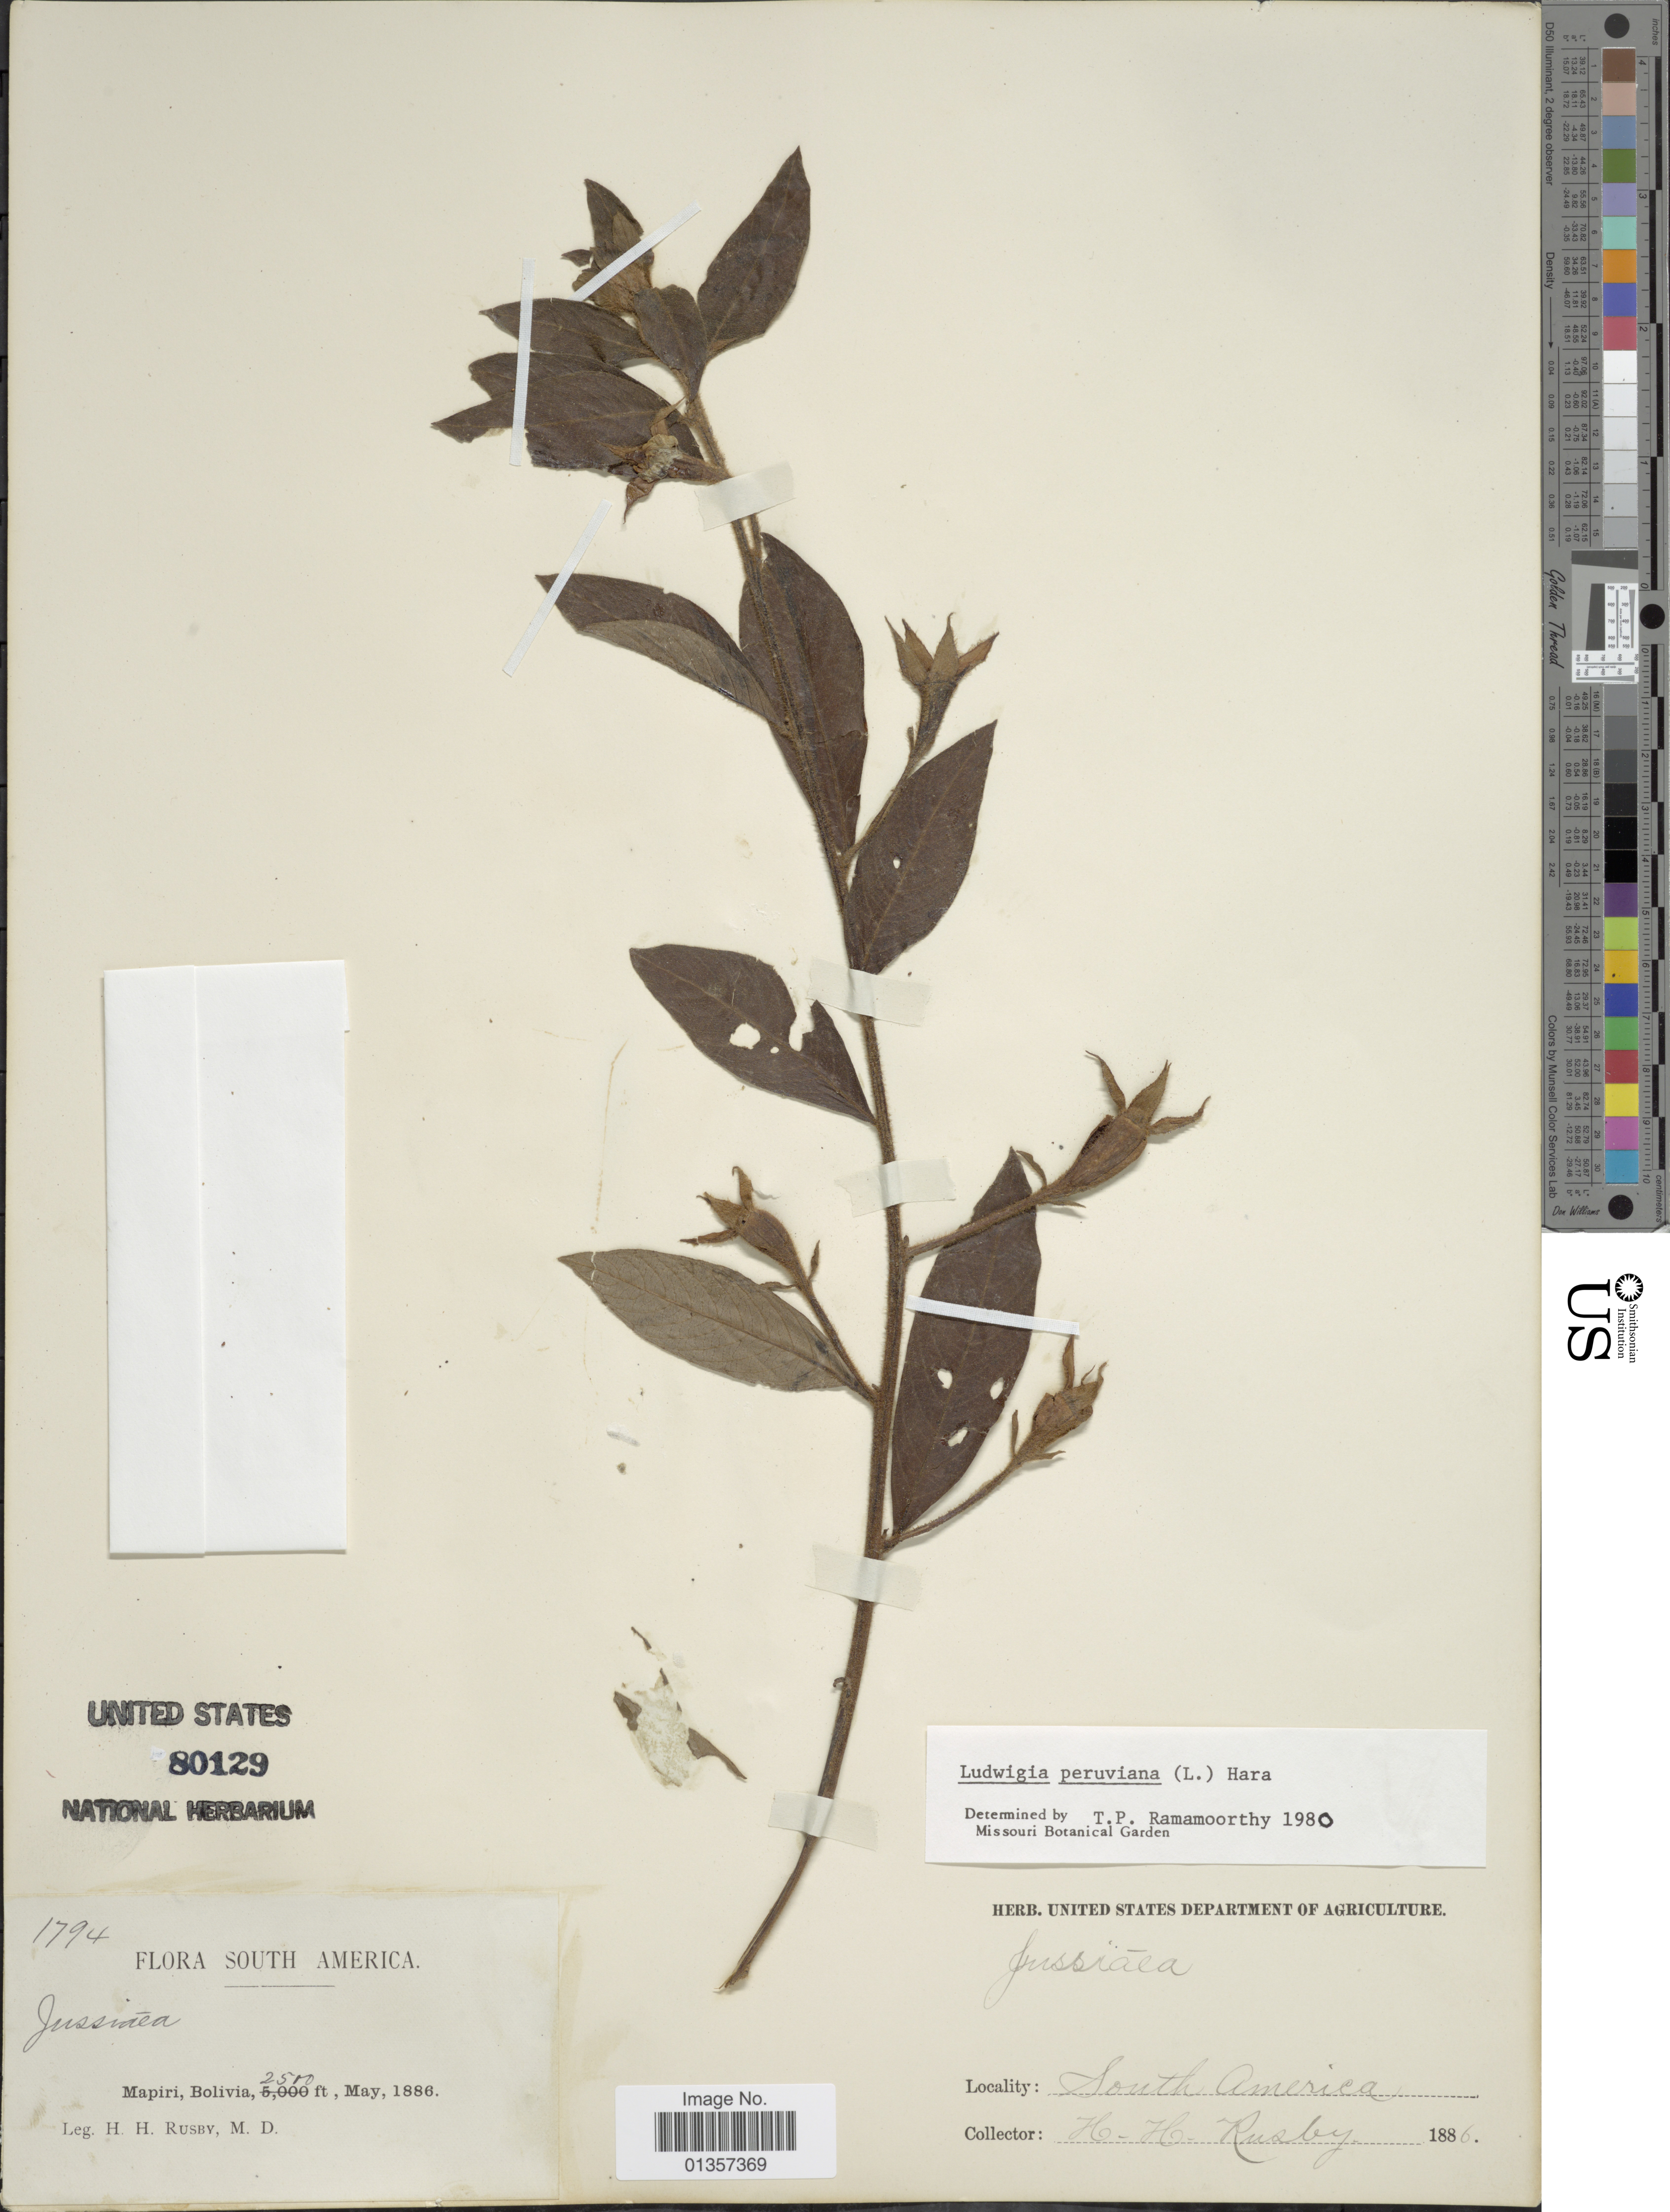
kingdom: Plantae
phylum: Tracheophyta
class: Magnoliopsida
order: Myrtales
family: Onagraceae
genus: Ludwigia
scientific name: Ludwigia peruviana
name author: (L.) H. Hara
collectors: H. H. Rusby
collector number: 1794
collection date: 1886-05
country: Bolivia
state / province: La Páz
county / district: Larecaja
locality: Mapiri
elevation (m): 762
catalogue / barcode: US 80129